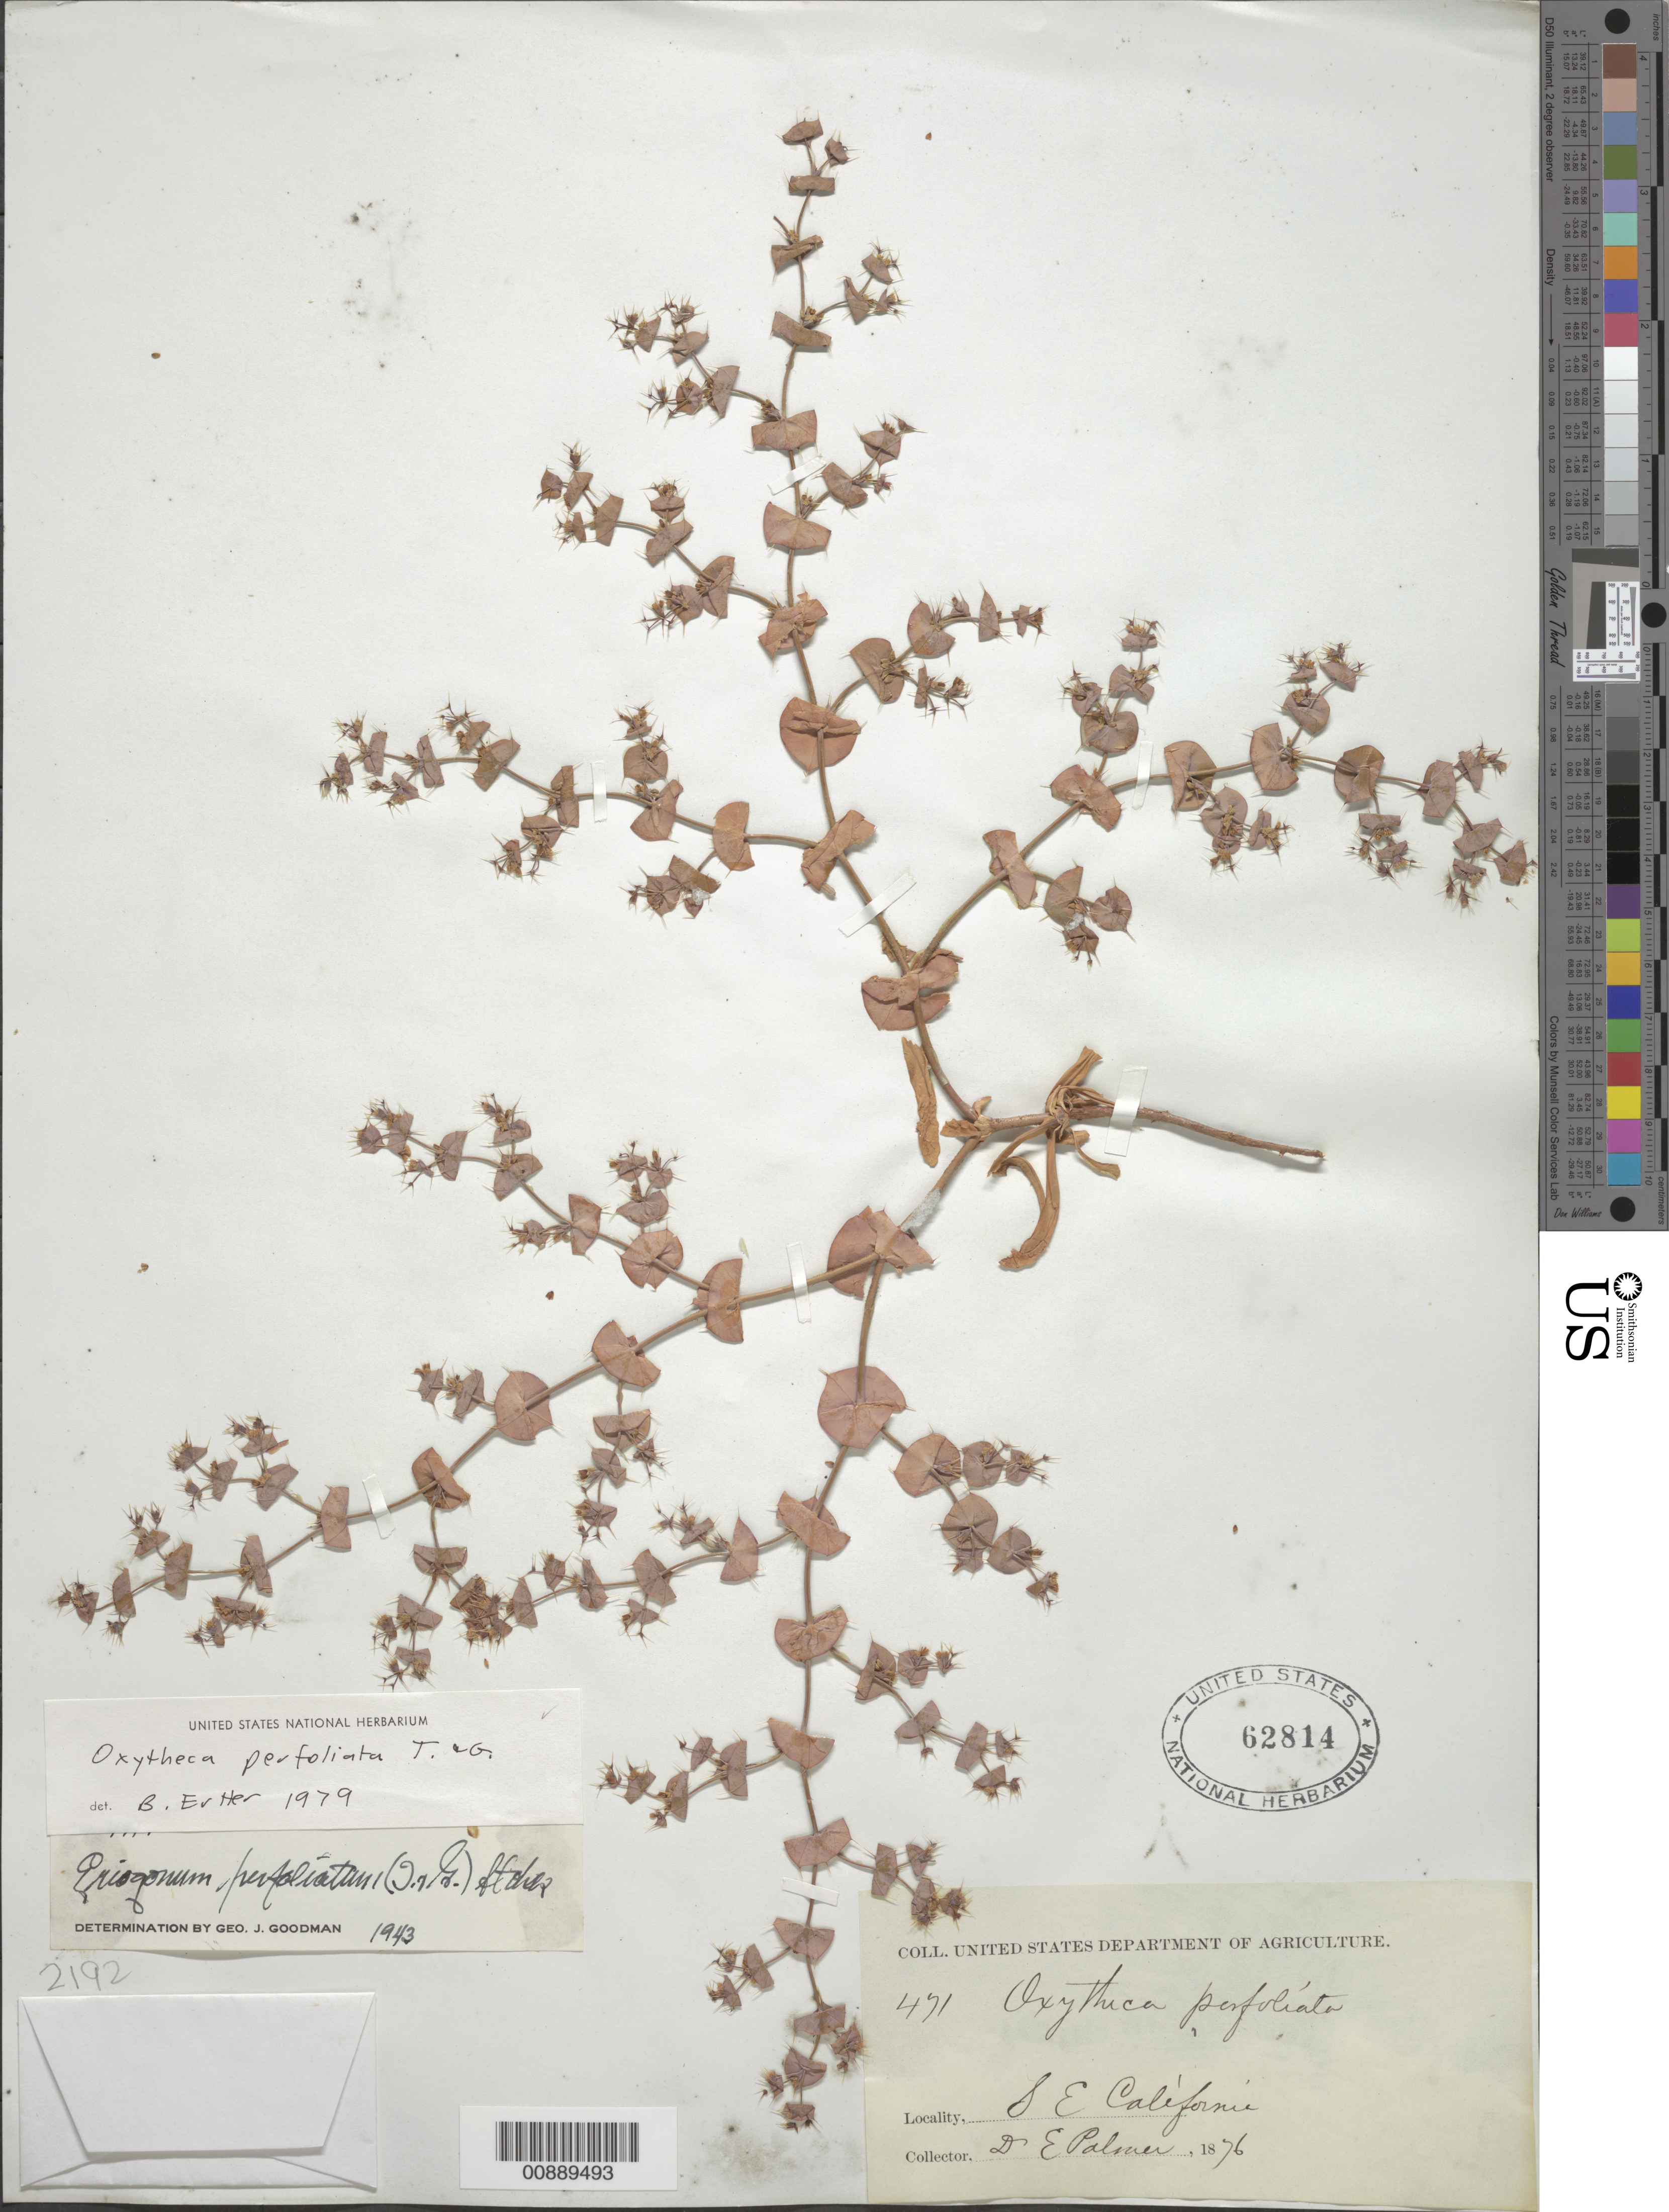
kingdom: Plantae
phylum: Tracheophyta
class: Magnoliopsida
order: Caryophyllales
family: Polygonaceae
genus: Oxytheca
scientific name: Oxytheca perfoliata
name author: Torr. & A. Gray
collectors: E. Palmer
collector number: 471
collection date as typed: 1876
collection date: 1876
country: United States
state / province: California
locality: SE California.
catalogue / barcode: US 62814